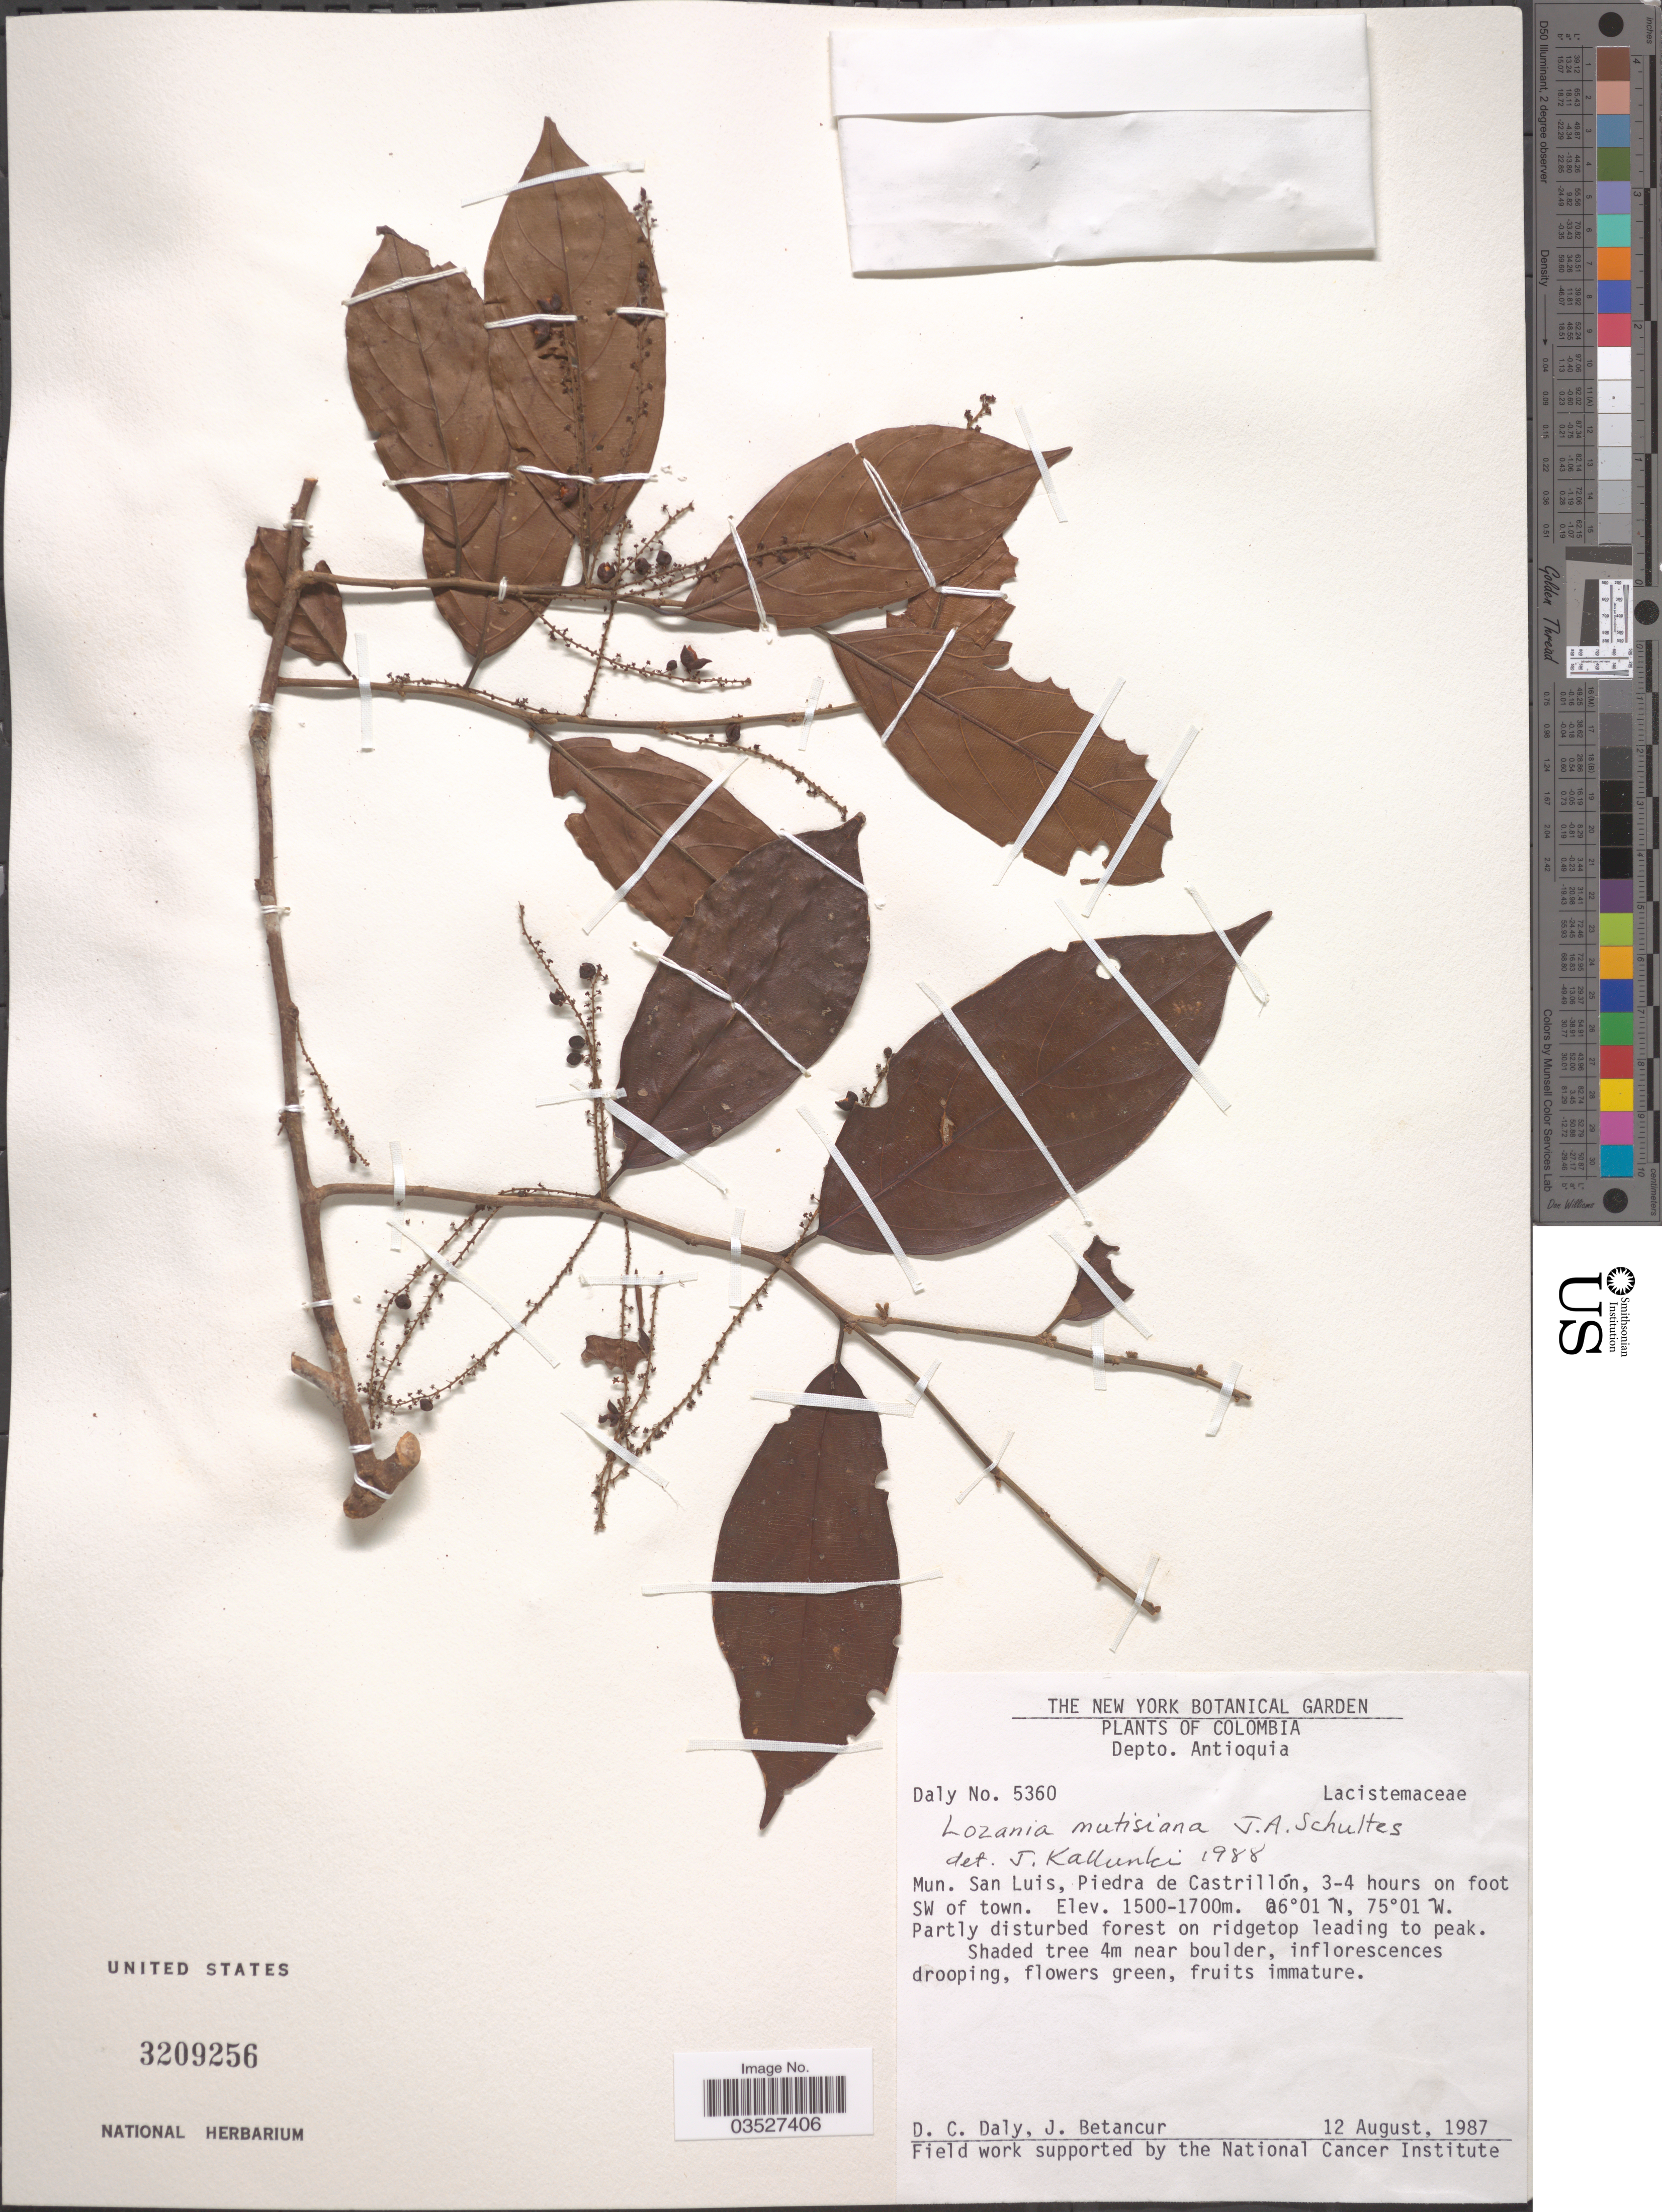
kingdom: Plantae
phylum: Tracheophyta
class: Magnoliopsida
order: Malpighiales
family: Lacistemataceae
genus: Lozania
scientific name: Lozania mutisiana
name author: Schult. in Roem. & Schult.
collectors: D. C. Daly & J. Betancur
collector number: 5360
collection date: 1987-08-12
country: Colombia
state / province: Antioquia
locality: Depto. Antioquia. Mun. San Luis, Piedra de Castrillón, 3-4 hours on foot SW of town.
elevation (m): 1500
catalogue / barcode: US 3209256